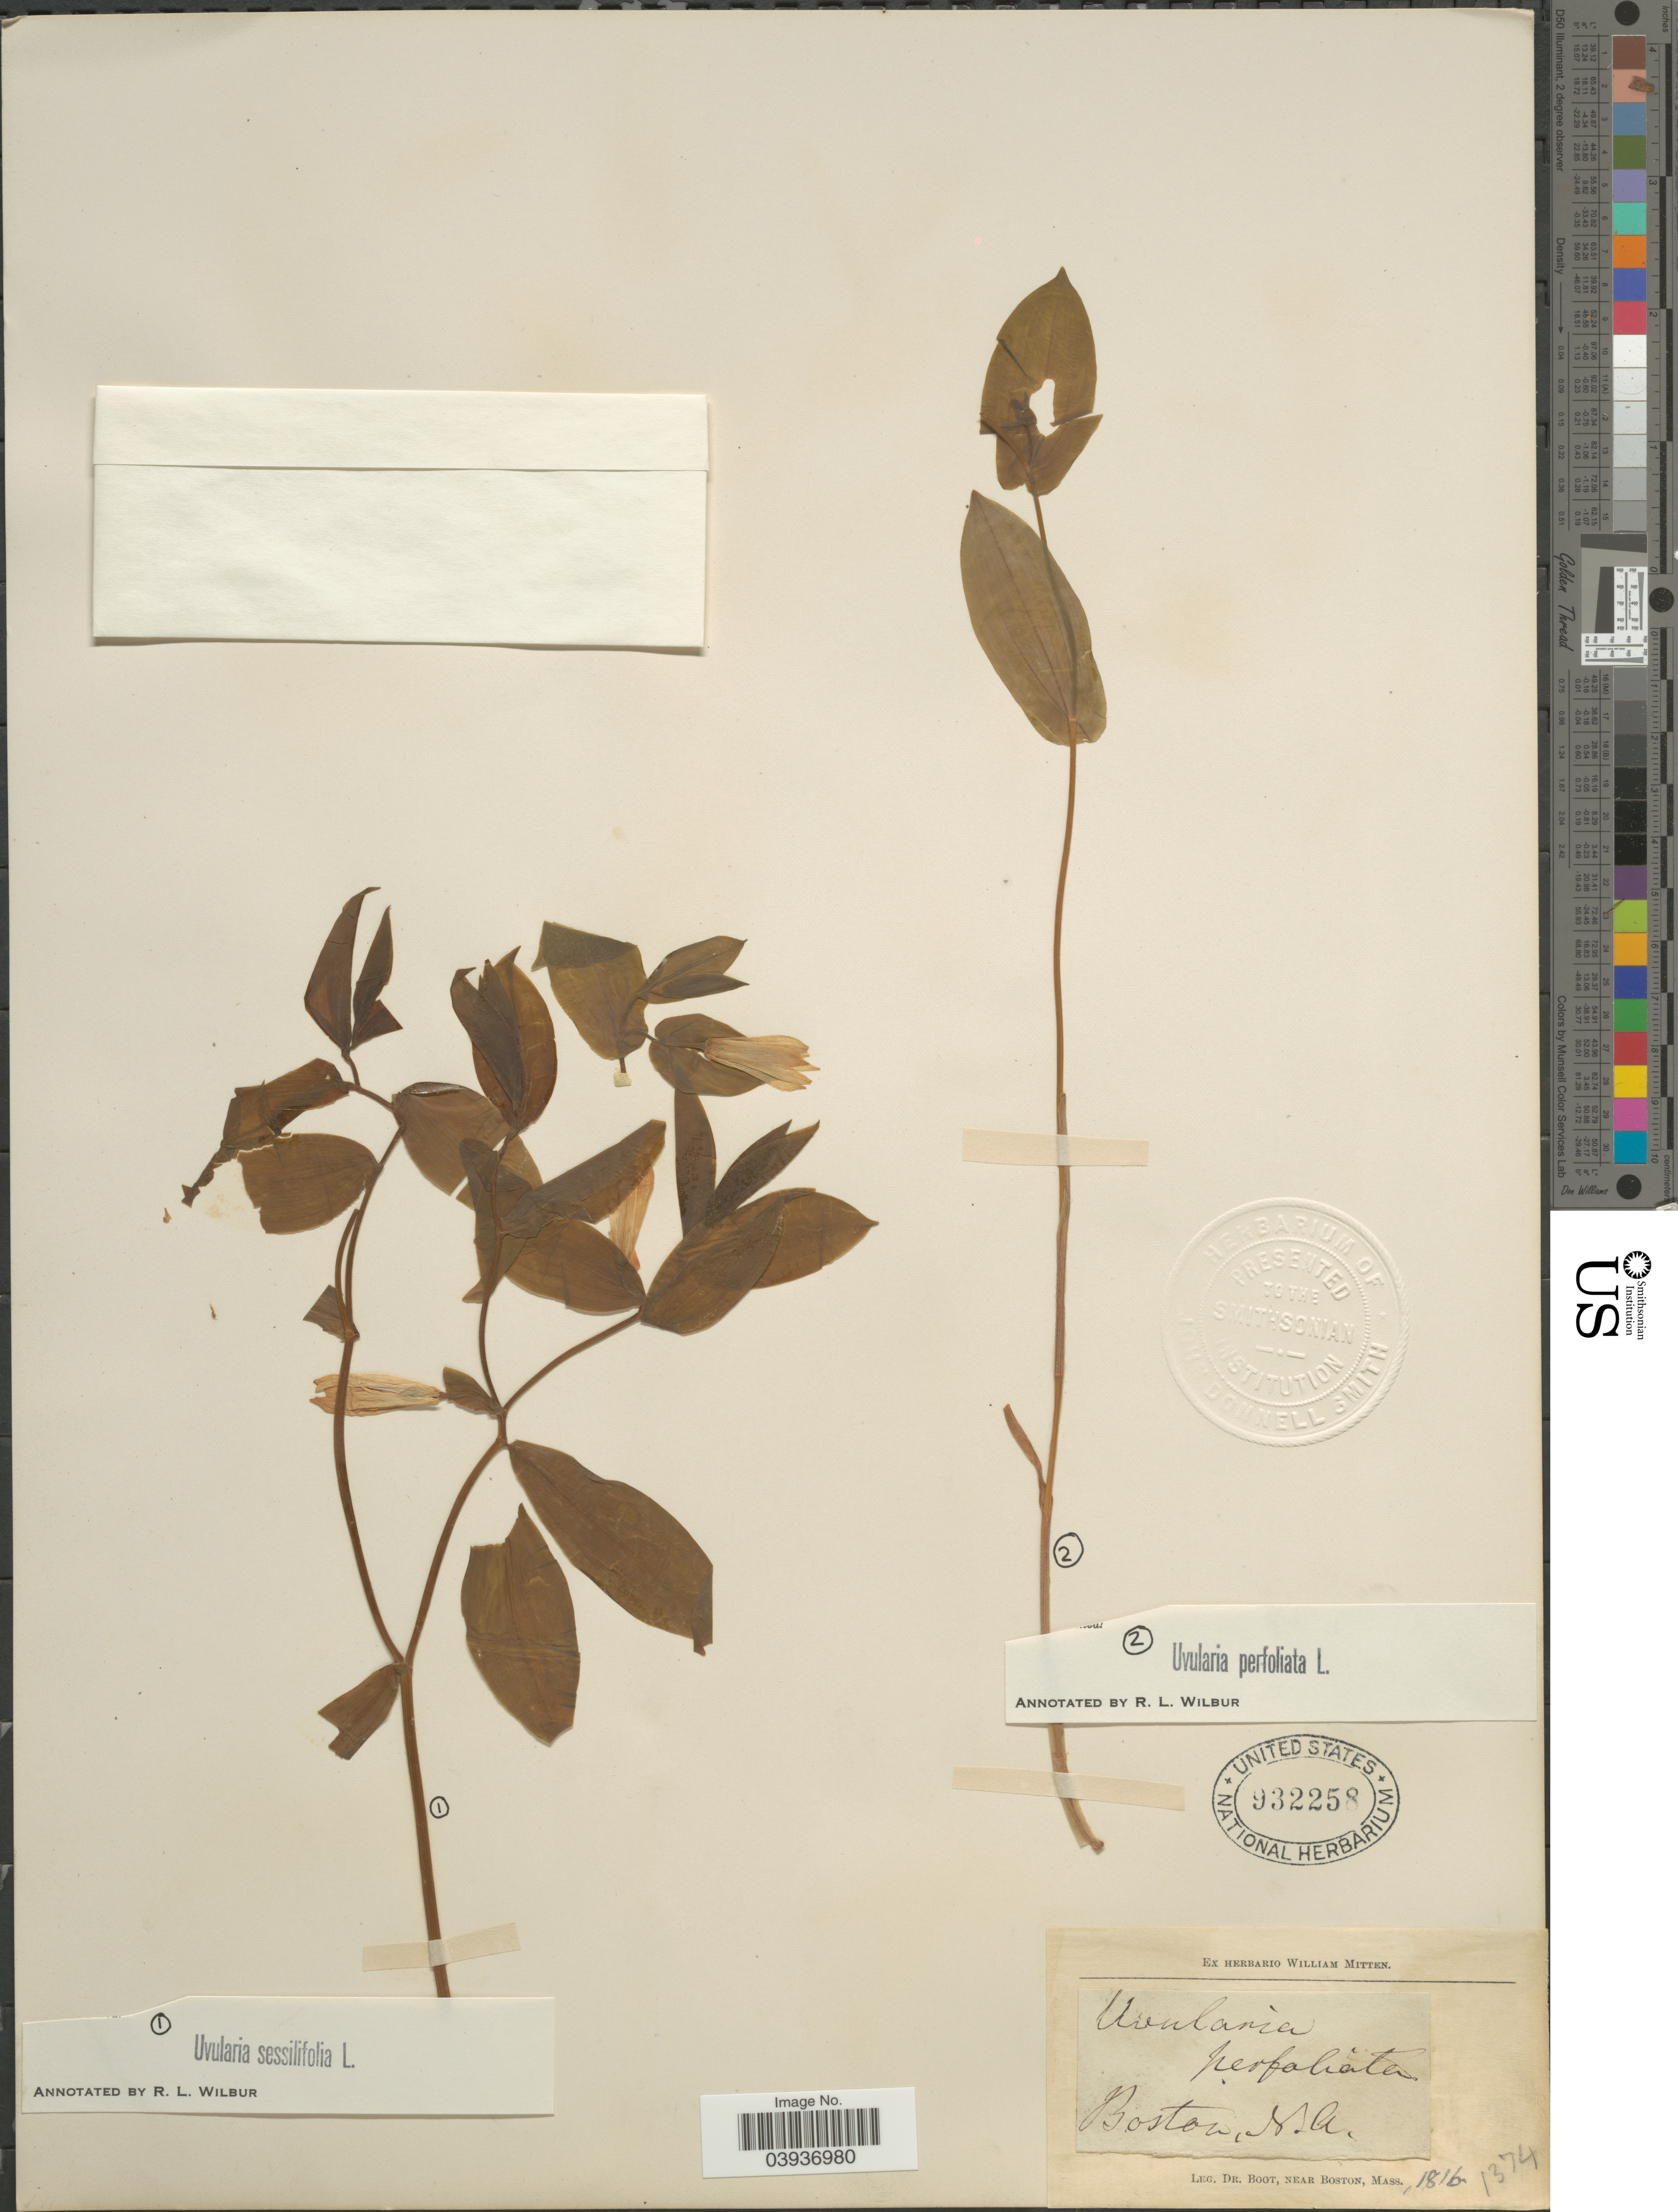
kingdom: Plantae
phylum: Tracheophyta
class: Liliopsida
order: Liliales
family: Colchicaceae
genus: Uvularia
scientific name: Uvularia perfoliata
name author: L.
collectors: Boot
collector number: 1374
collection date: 1816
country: United States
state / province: Massachusetts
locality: Near Boston.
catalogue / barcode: US 932258